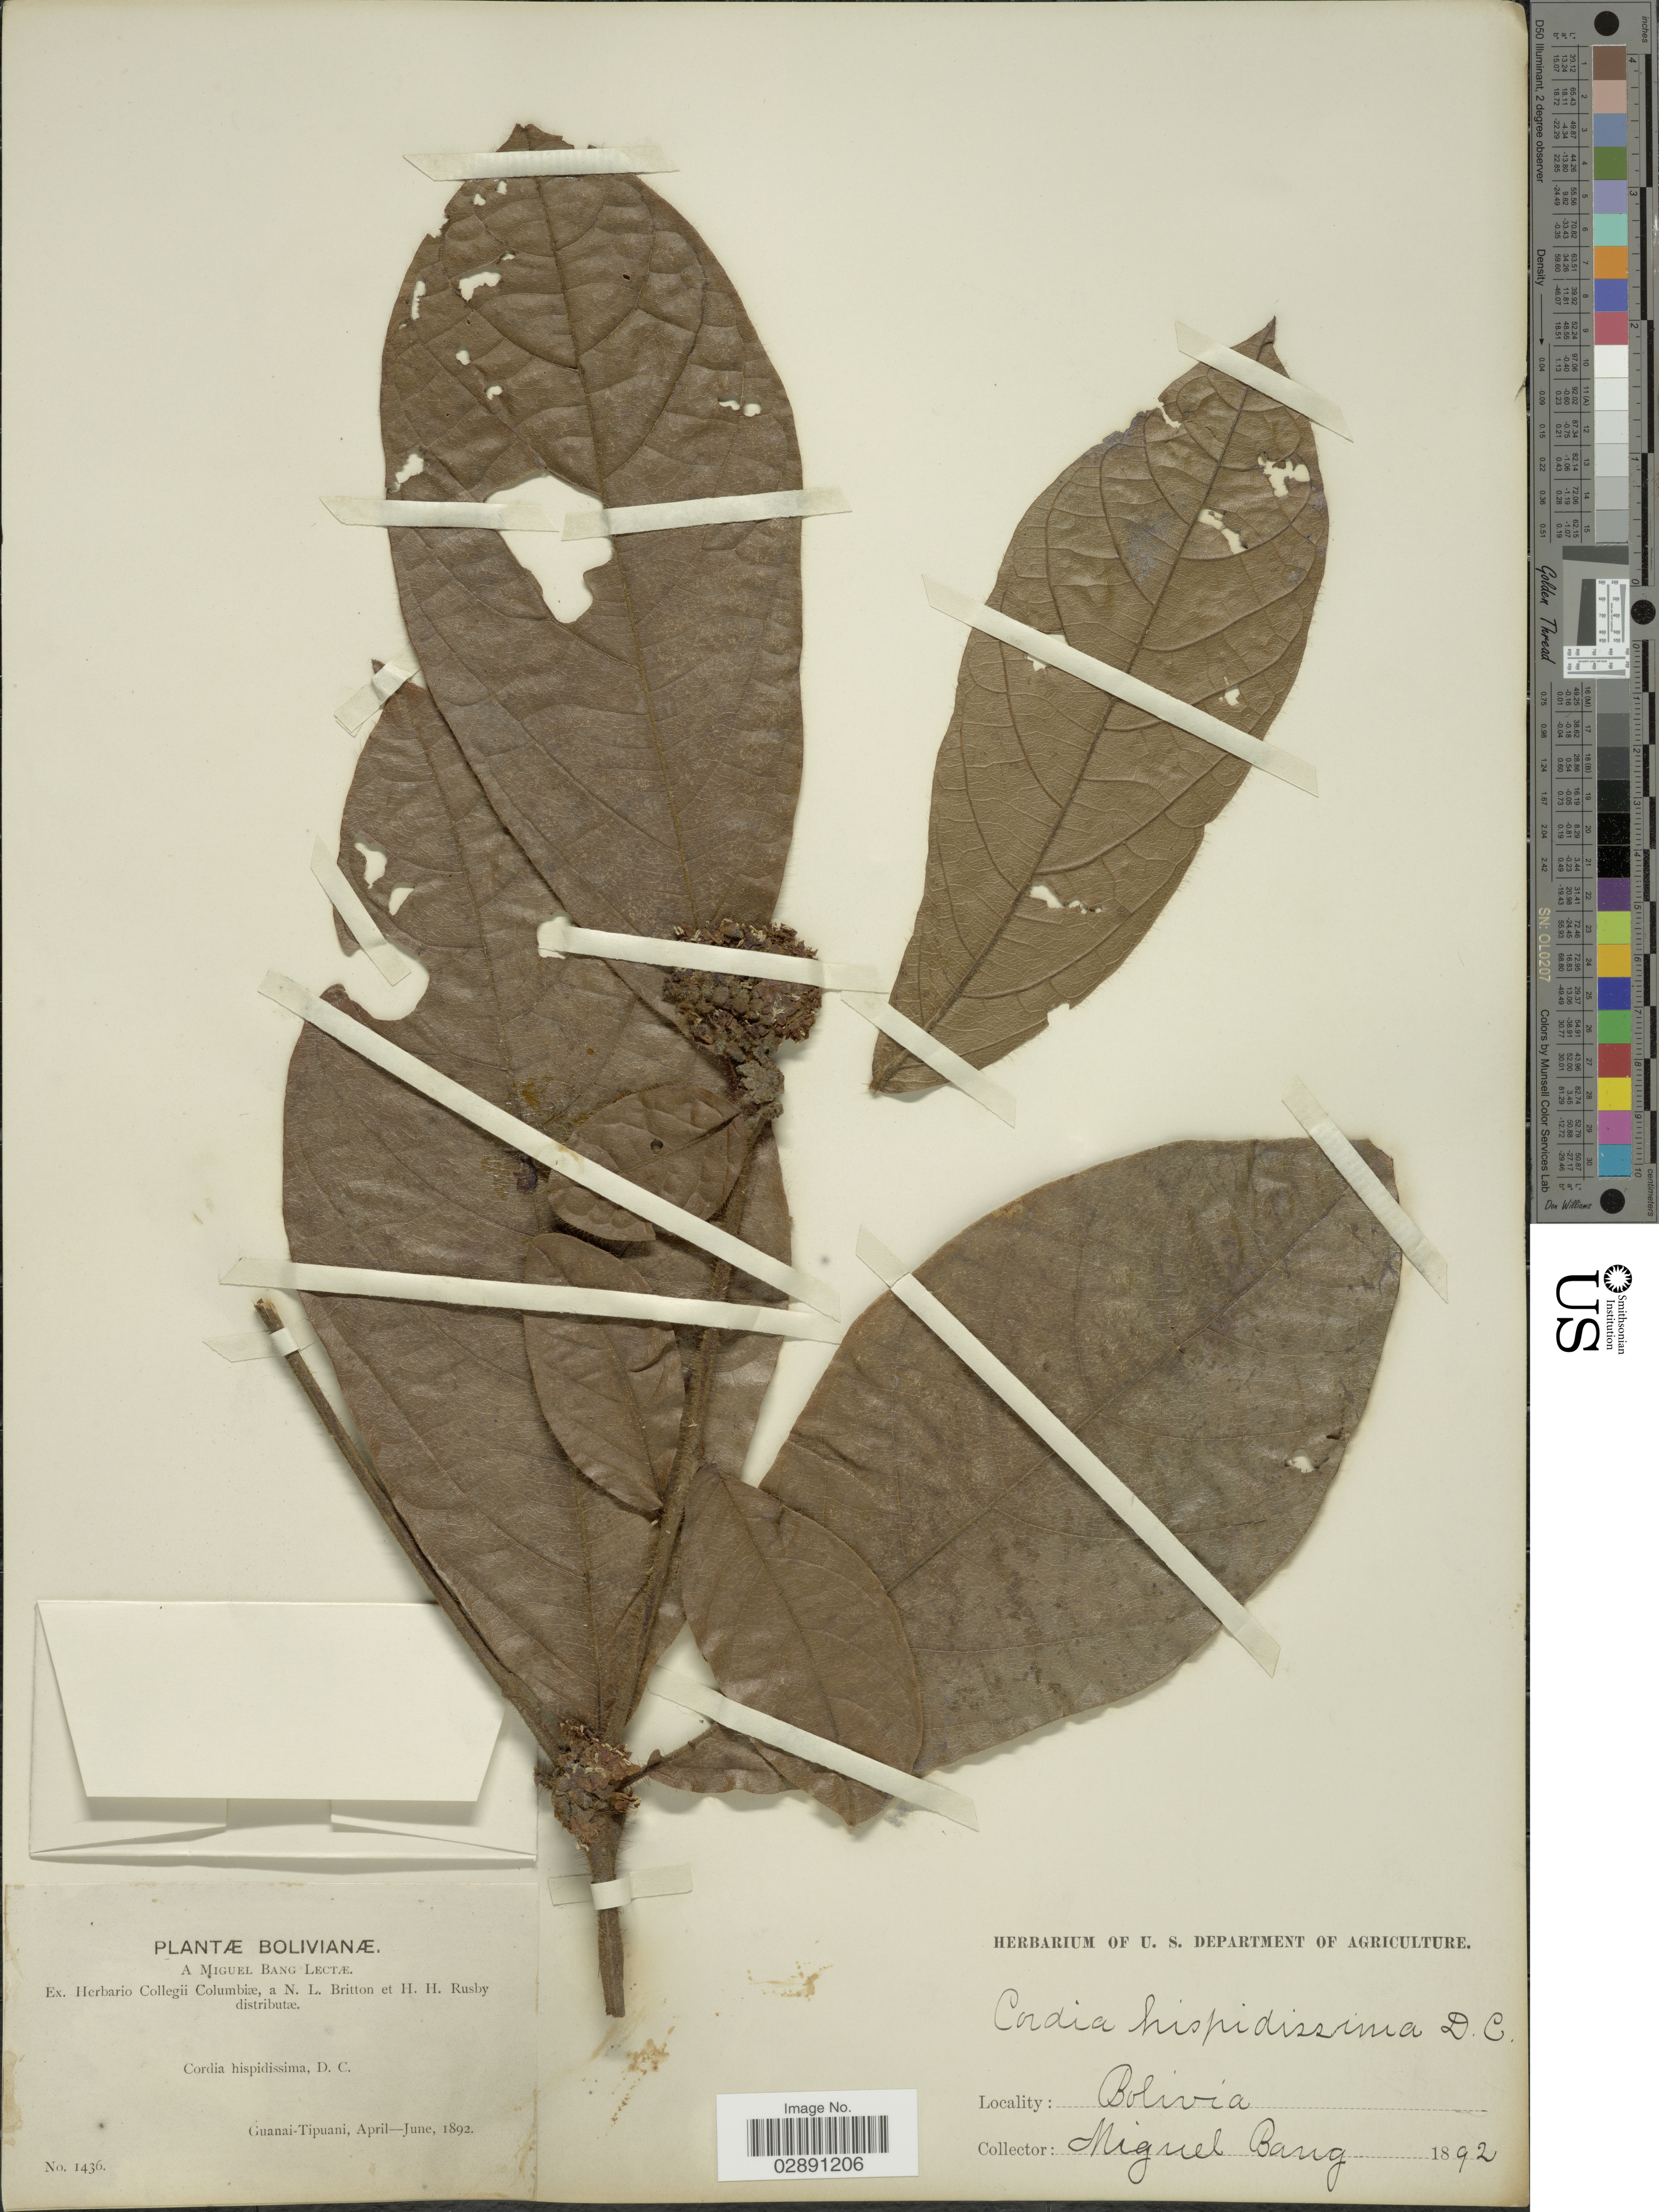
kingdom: Plantae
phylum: Tracheophyta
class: Magnoliopsida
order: Boraginales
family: Cordiaceae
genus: Cordia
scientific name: Cordia nodosa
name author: Lam.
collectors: M. Bang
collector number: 1436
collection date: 1892-04/1892-06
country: Bolivia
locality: Guanai-Tipuani.